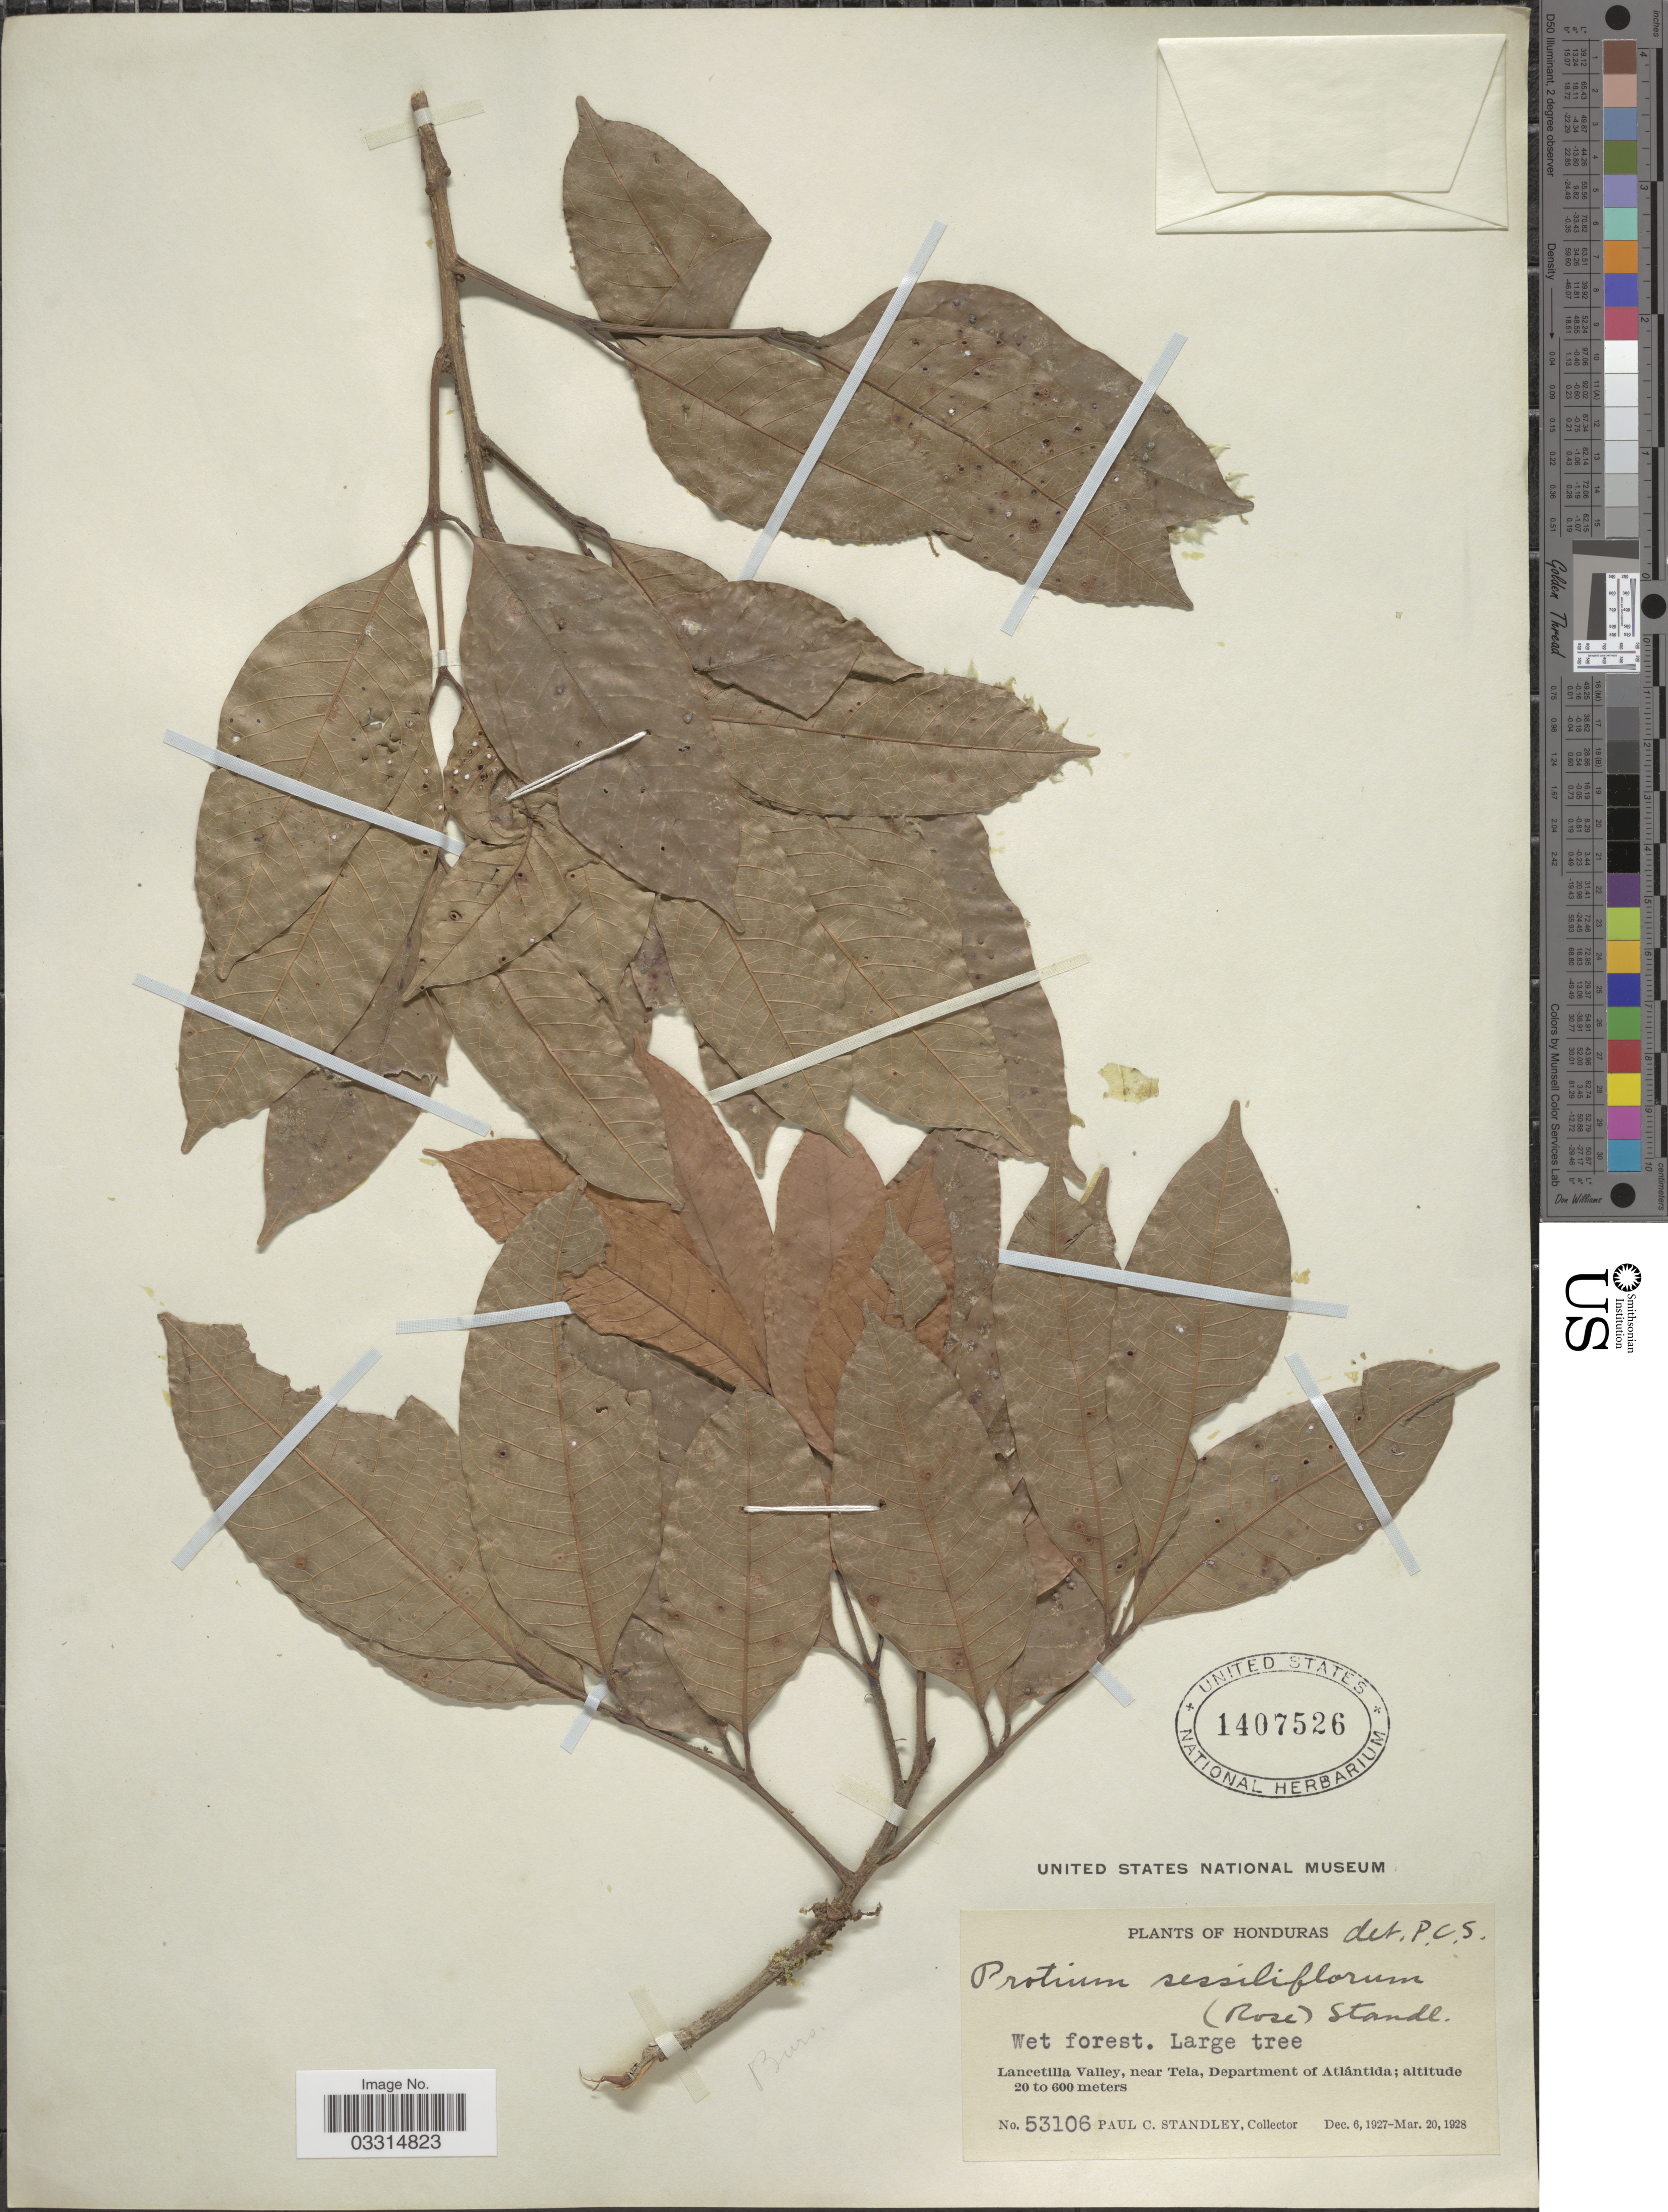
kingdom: Plantae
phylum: Tracheophyta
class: Magnoliopsida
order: Sapindales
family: Burseraceae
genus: Protium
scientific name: Protium sp.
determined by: Strong, Mark T., (BOT), Smithsonian Institution - National Museum of Natural History (UNITED STATES)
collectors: P. C. Standley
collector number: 53106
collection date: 1927-12-06/1928-03-20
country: Honduras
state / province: Atlántida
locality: Lancetilla Valley, near Tela, Department of Atlántida.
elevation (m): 20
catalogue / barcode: US 1407526